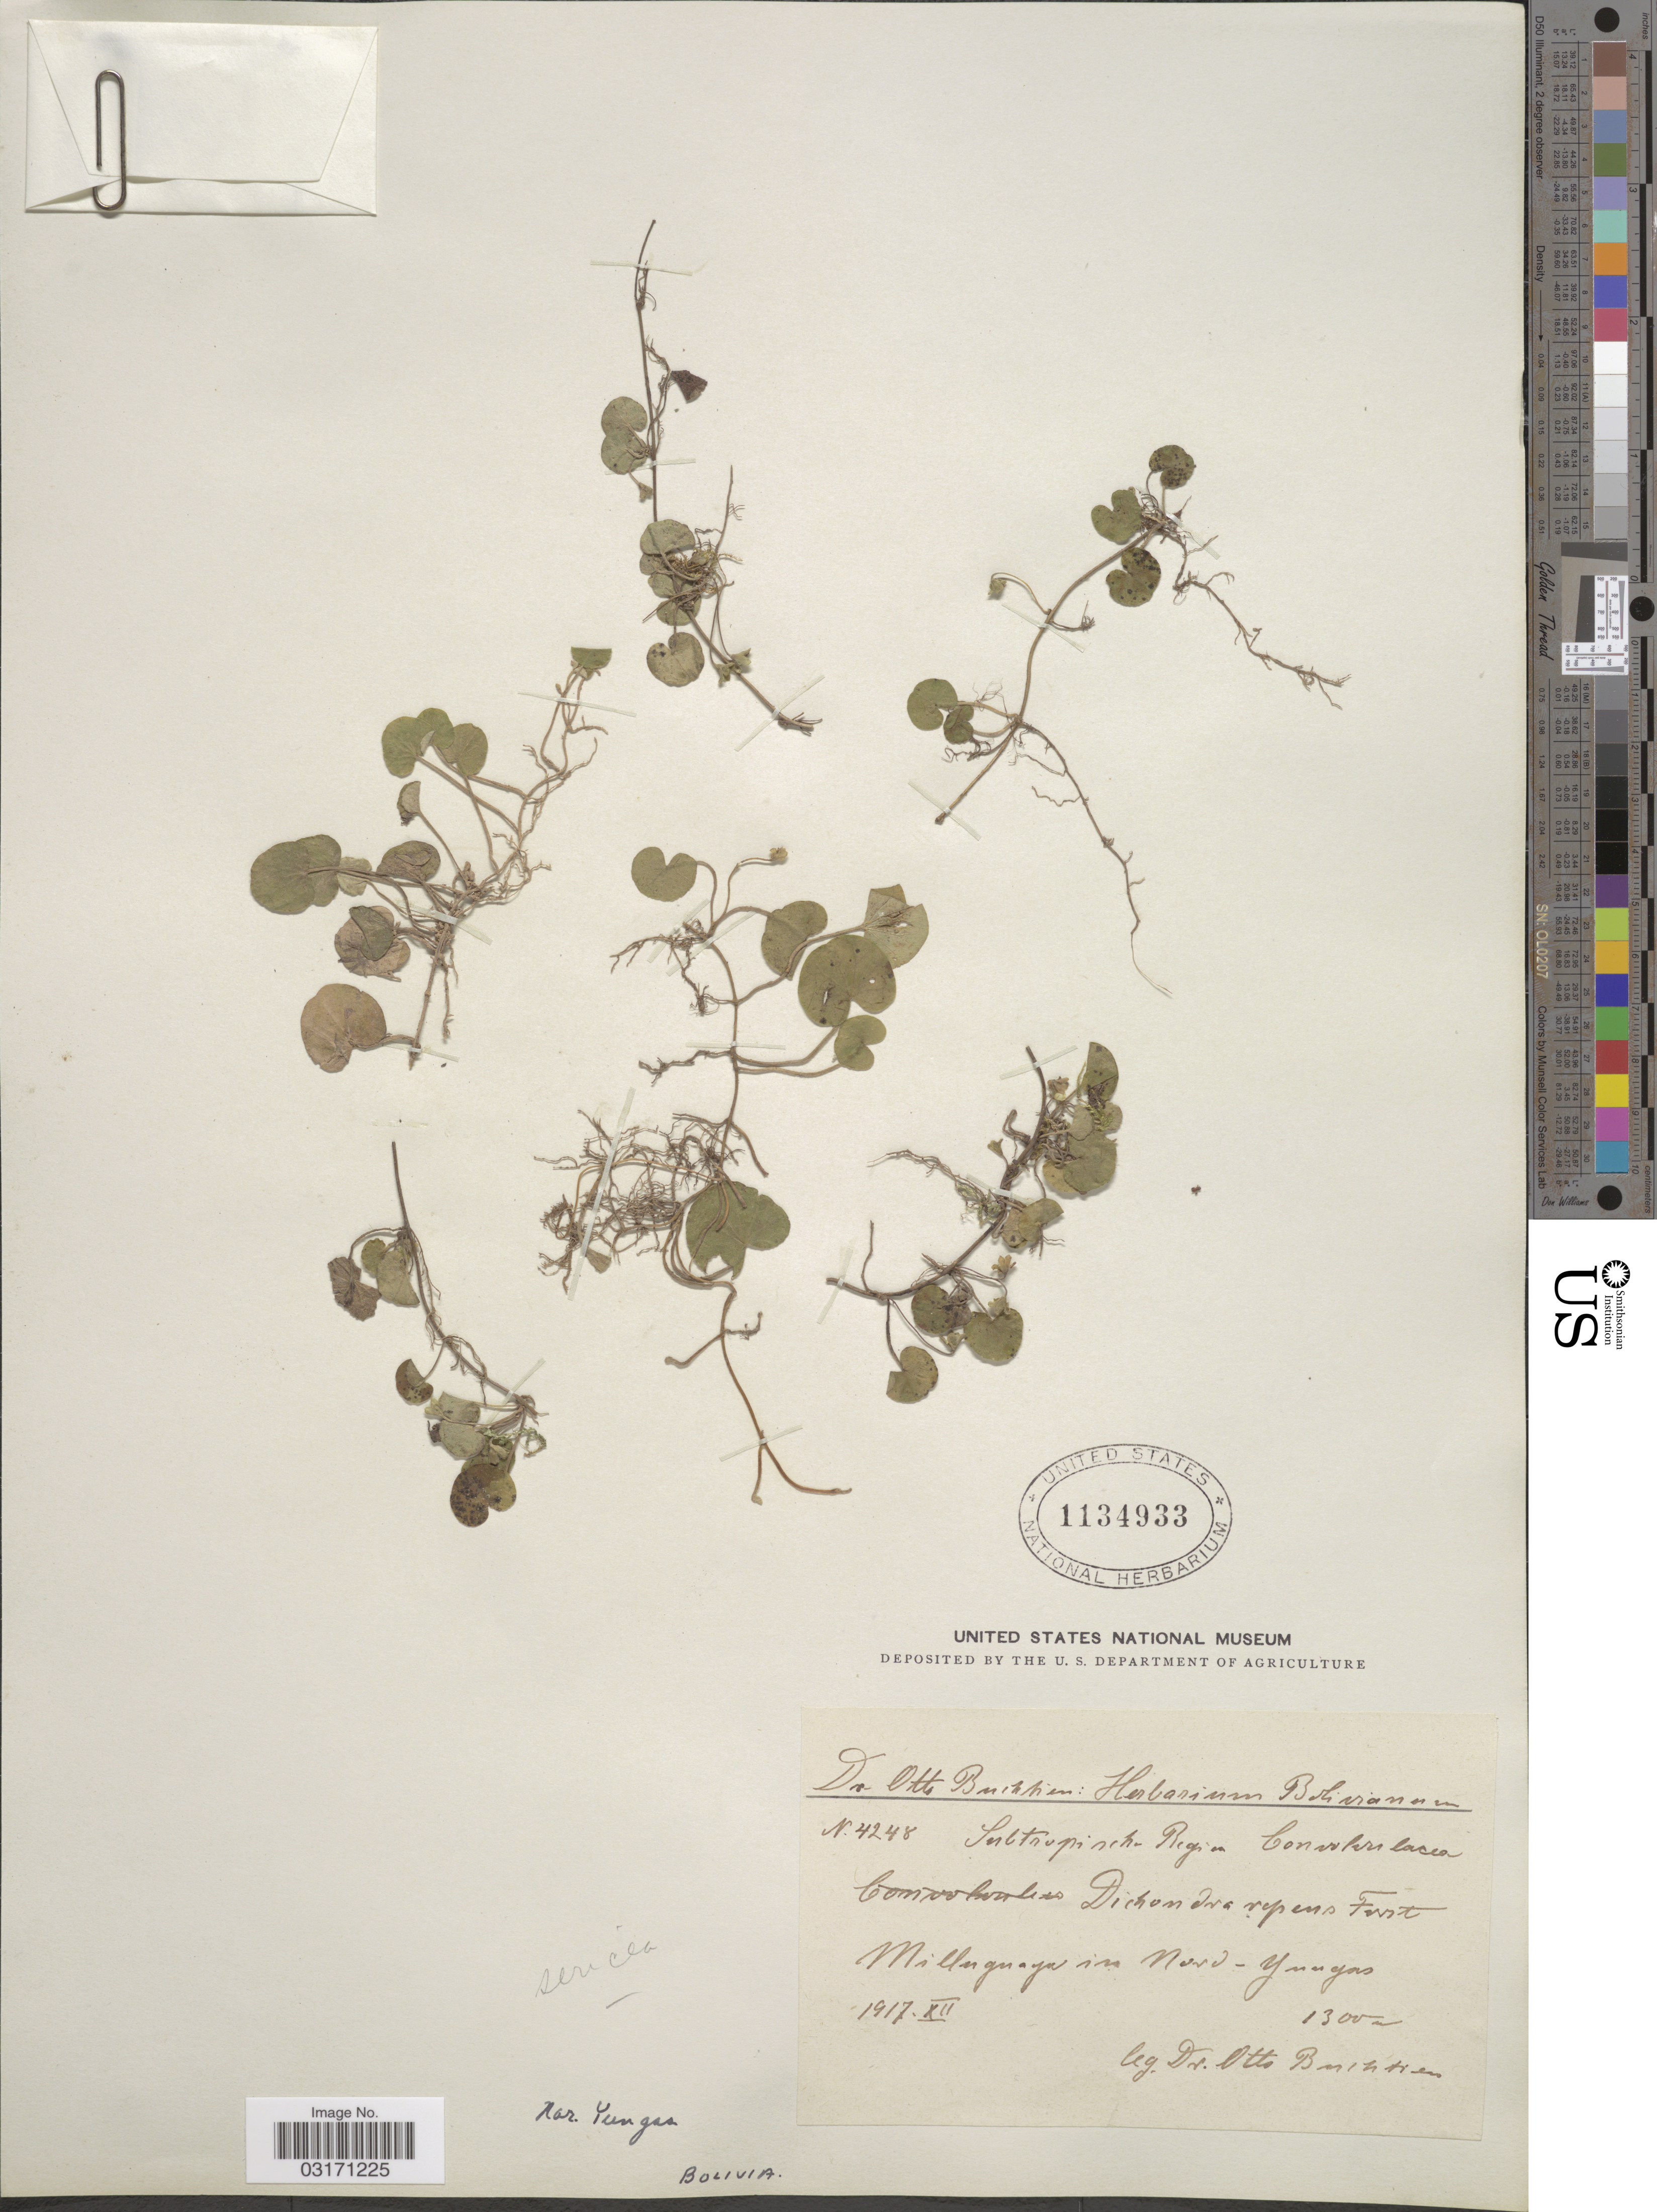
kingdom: Plantae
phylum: Tracheophyta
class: Magnoliopsida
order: Solanales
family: Convolvulaceae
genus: Dichondra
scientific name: Dichondra repens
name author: J.R. Forst. & G. Forst.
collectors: O. Buchtien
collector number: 4248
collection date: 1917-12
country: Bolivia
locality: Subtropische Region. Milluguaya in Nord-Yungas.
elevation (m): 1300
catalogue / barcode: US 1134933